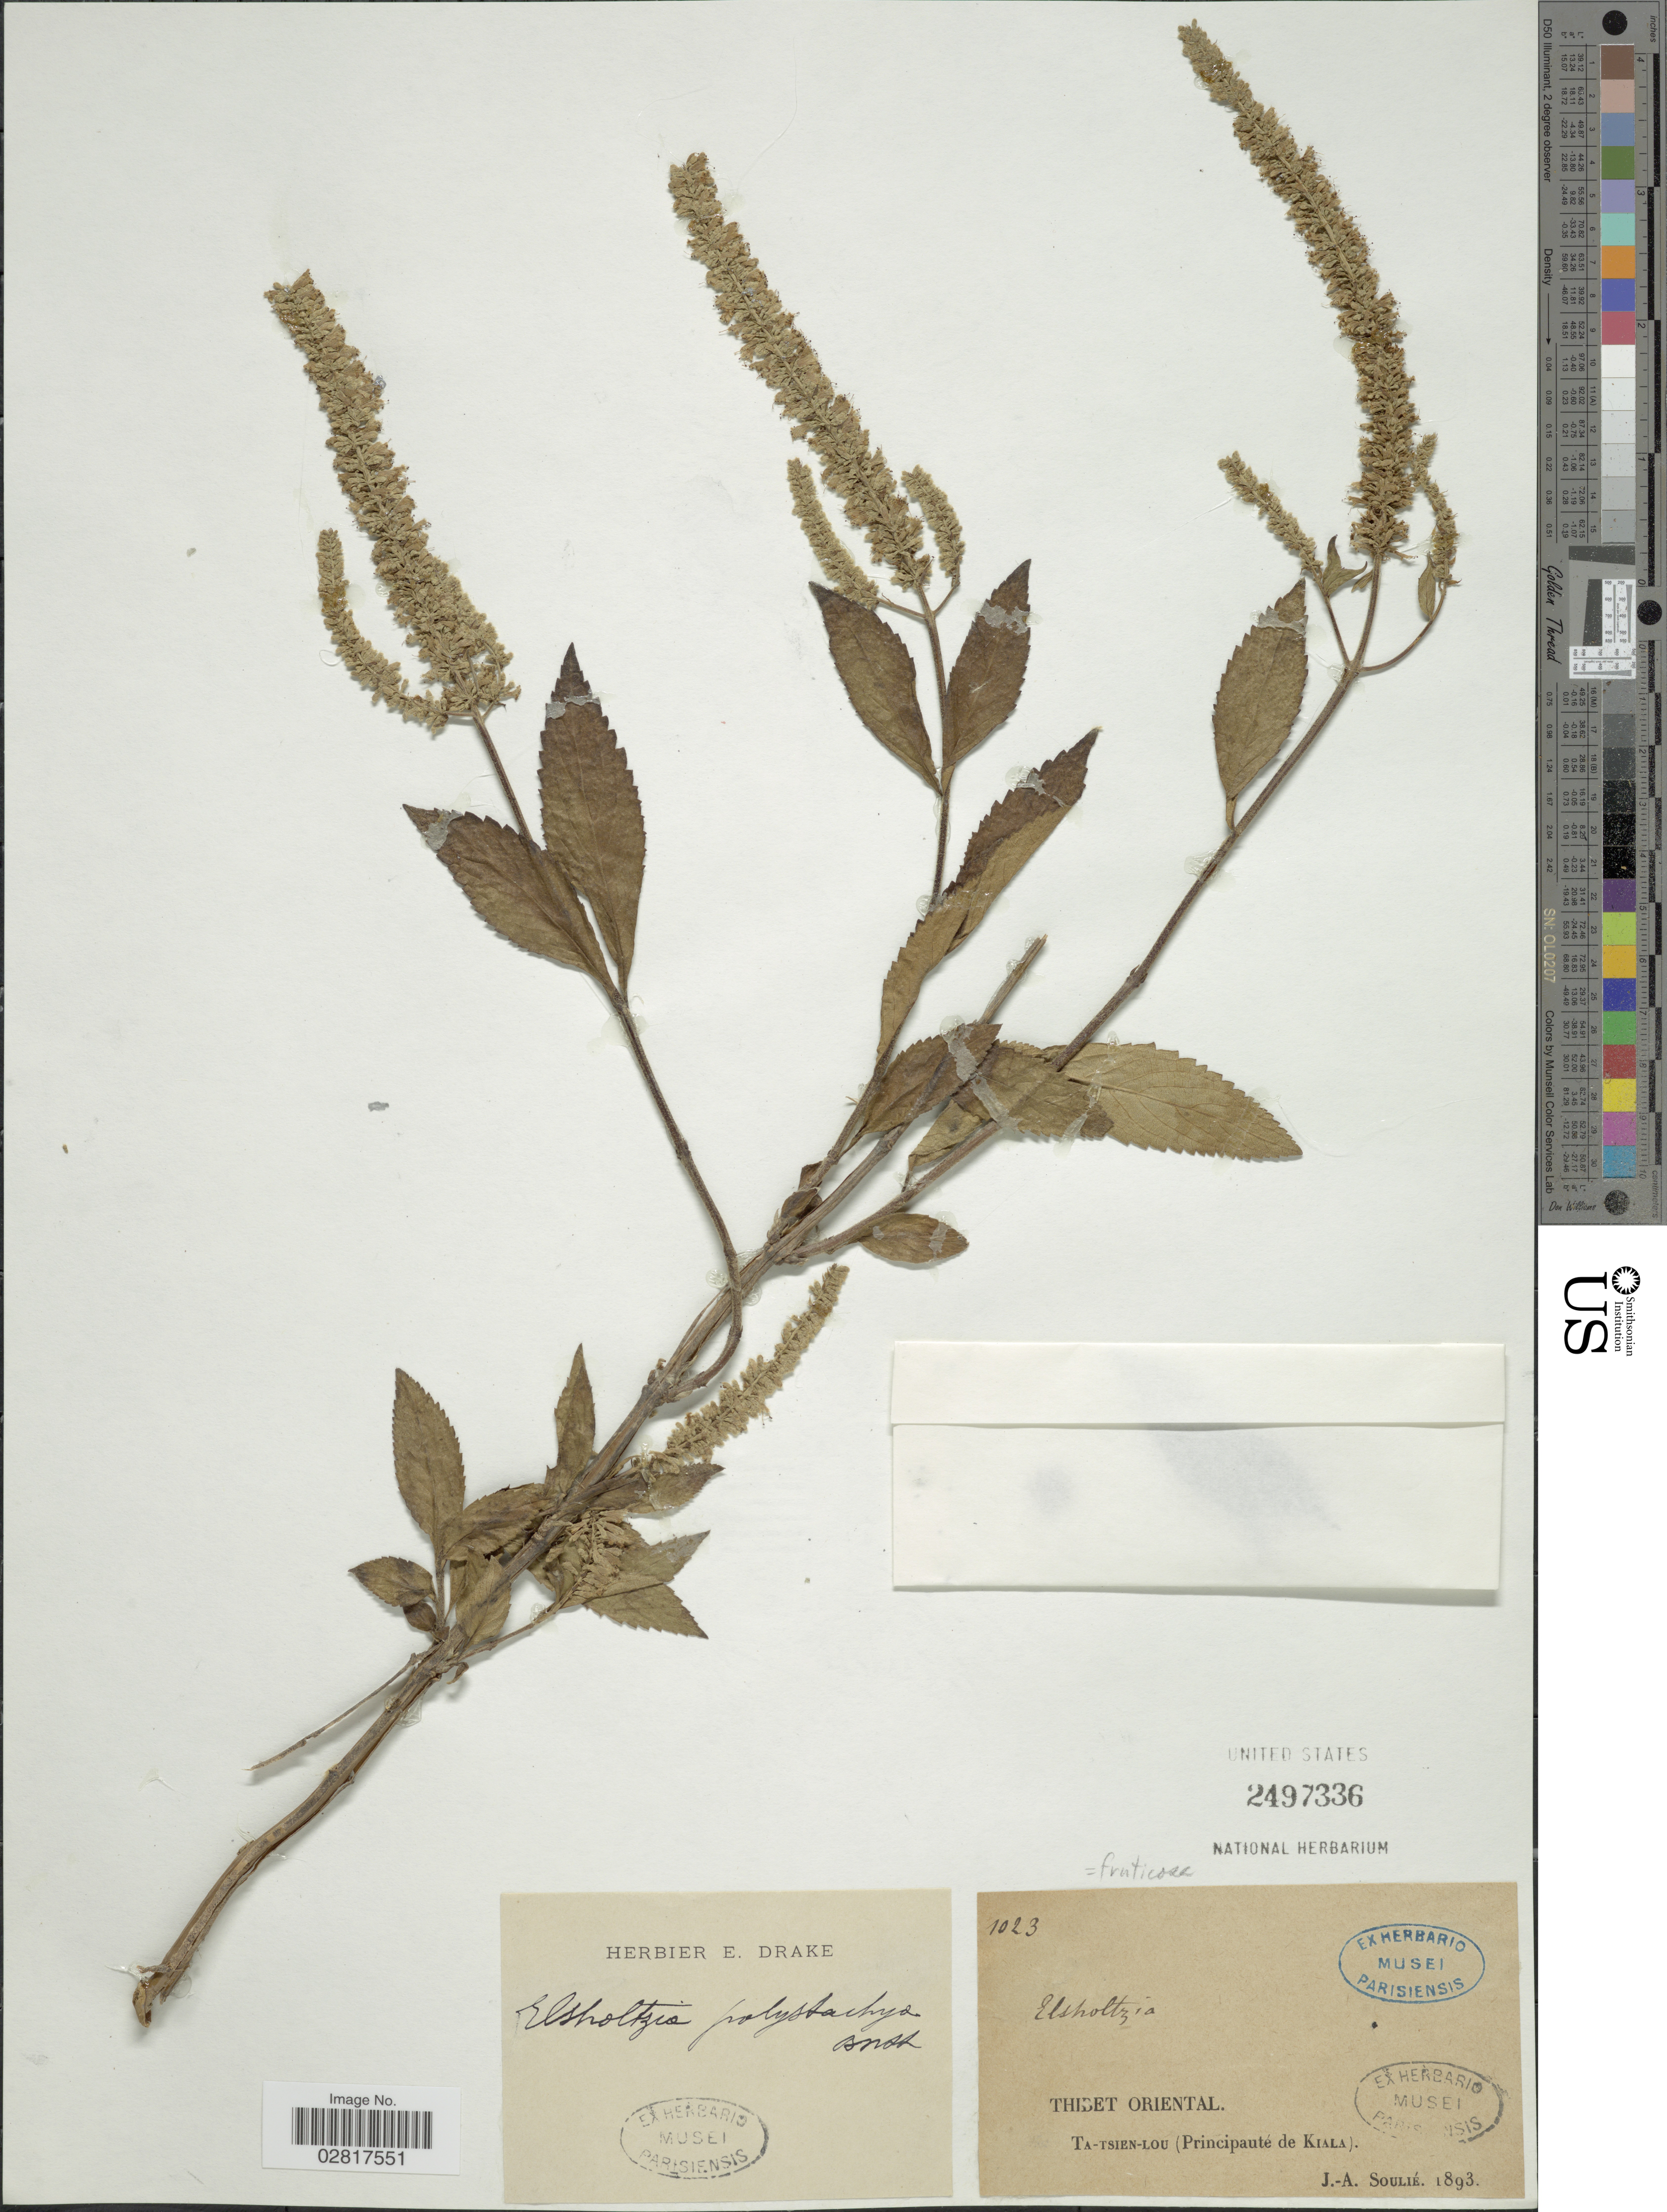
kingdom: Plantae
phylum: Tracheophyta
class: Magnoliopsida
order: Lamiales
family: Lamiaceae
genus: Elsholtzia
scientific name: Elsholtzia fruticosa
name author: (D. Don) Rehder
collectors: J. Soulié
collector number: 1023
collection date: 1893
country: China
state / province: Xizang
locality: Thibet Oriental, Ta-tsien-lou (Principauté de Kiala).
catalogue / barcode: US 2497336